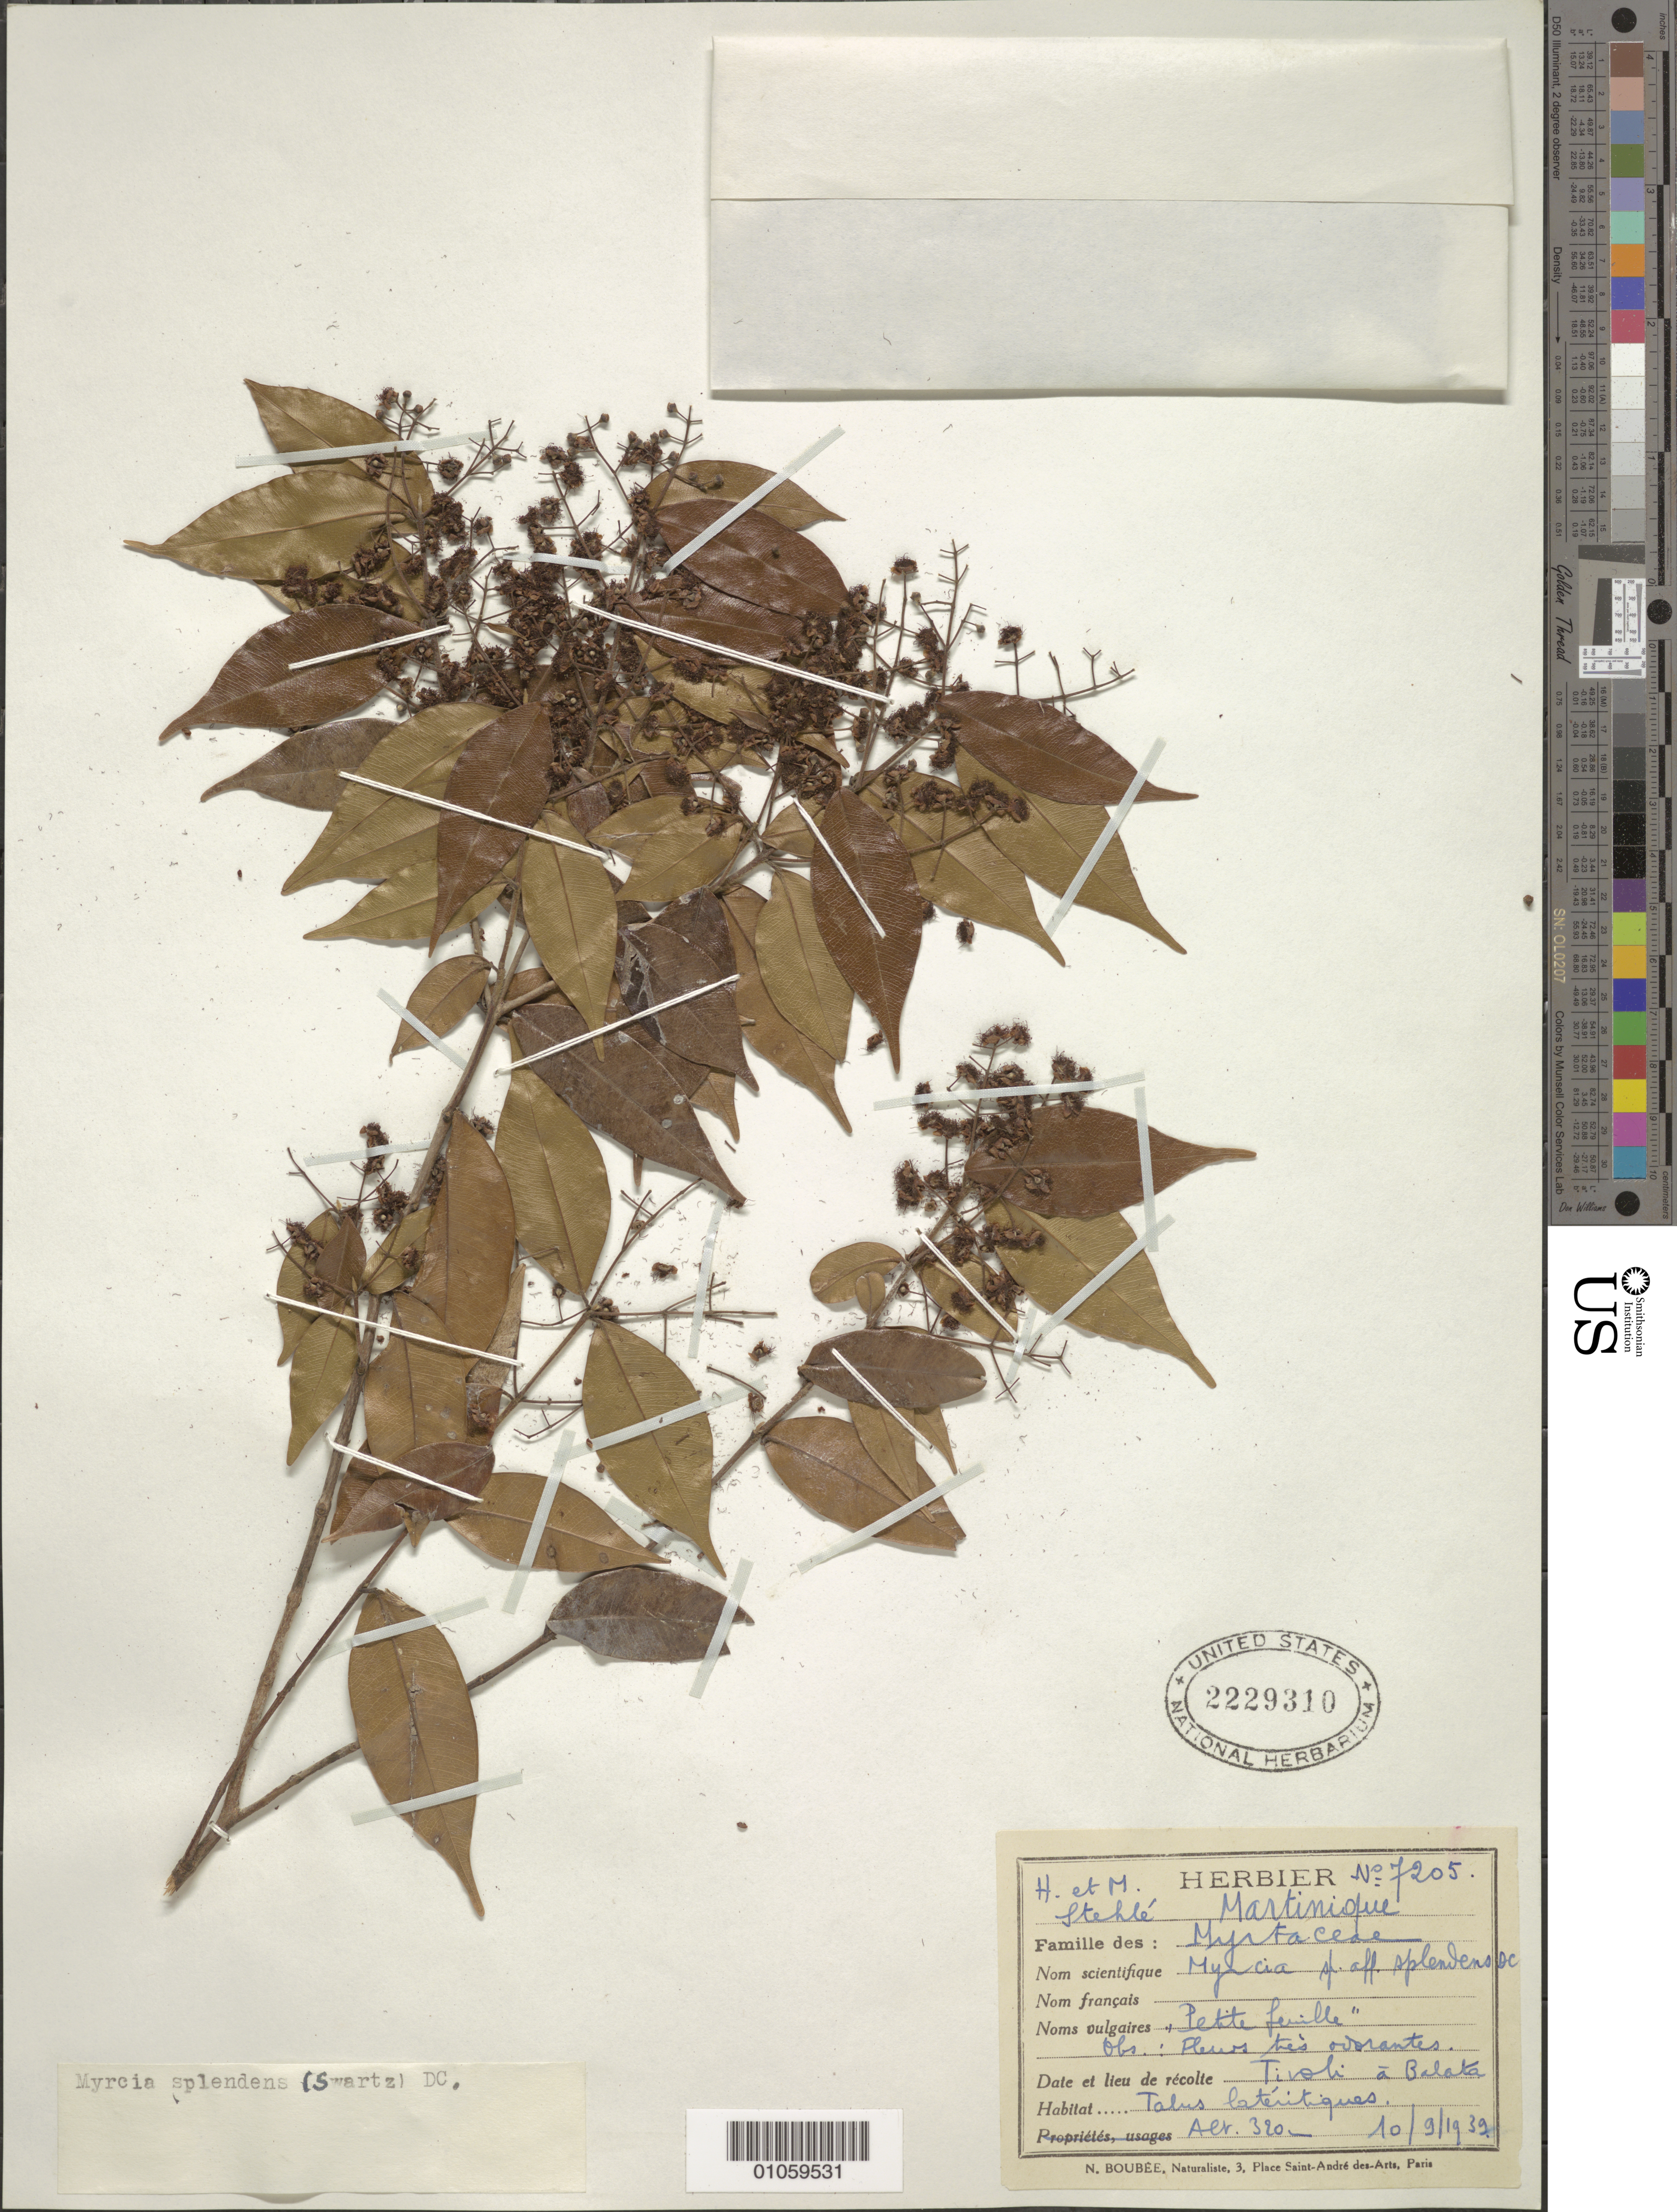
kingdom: Plantae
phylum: Tracheophyta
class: Magnoliopsida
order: Myrtales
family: Myrtaceae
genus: Myrcia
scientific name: Myrcia splendens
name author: (Sw.) DC.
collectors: H. Stehlé & M. Stehlé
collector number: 7205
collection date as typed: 10 Sep 1939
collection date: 1939-09-10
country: Martinique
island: Martinique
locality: Tivoli à Balata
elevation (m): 320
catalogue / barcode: US 2229310